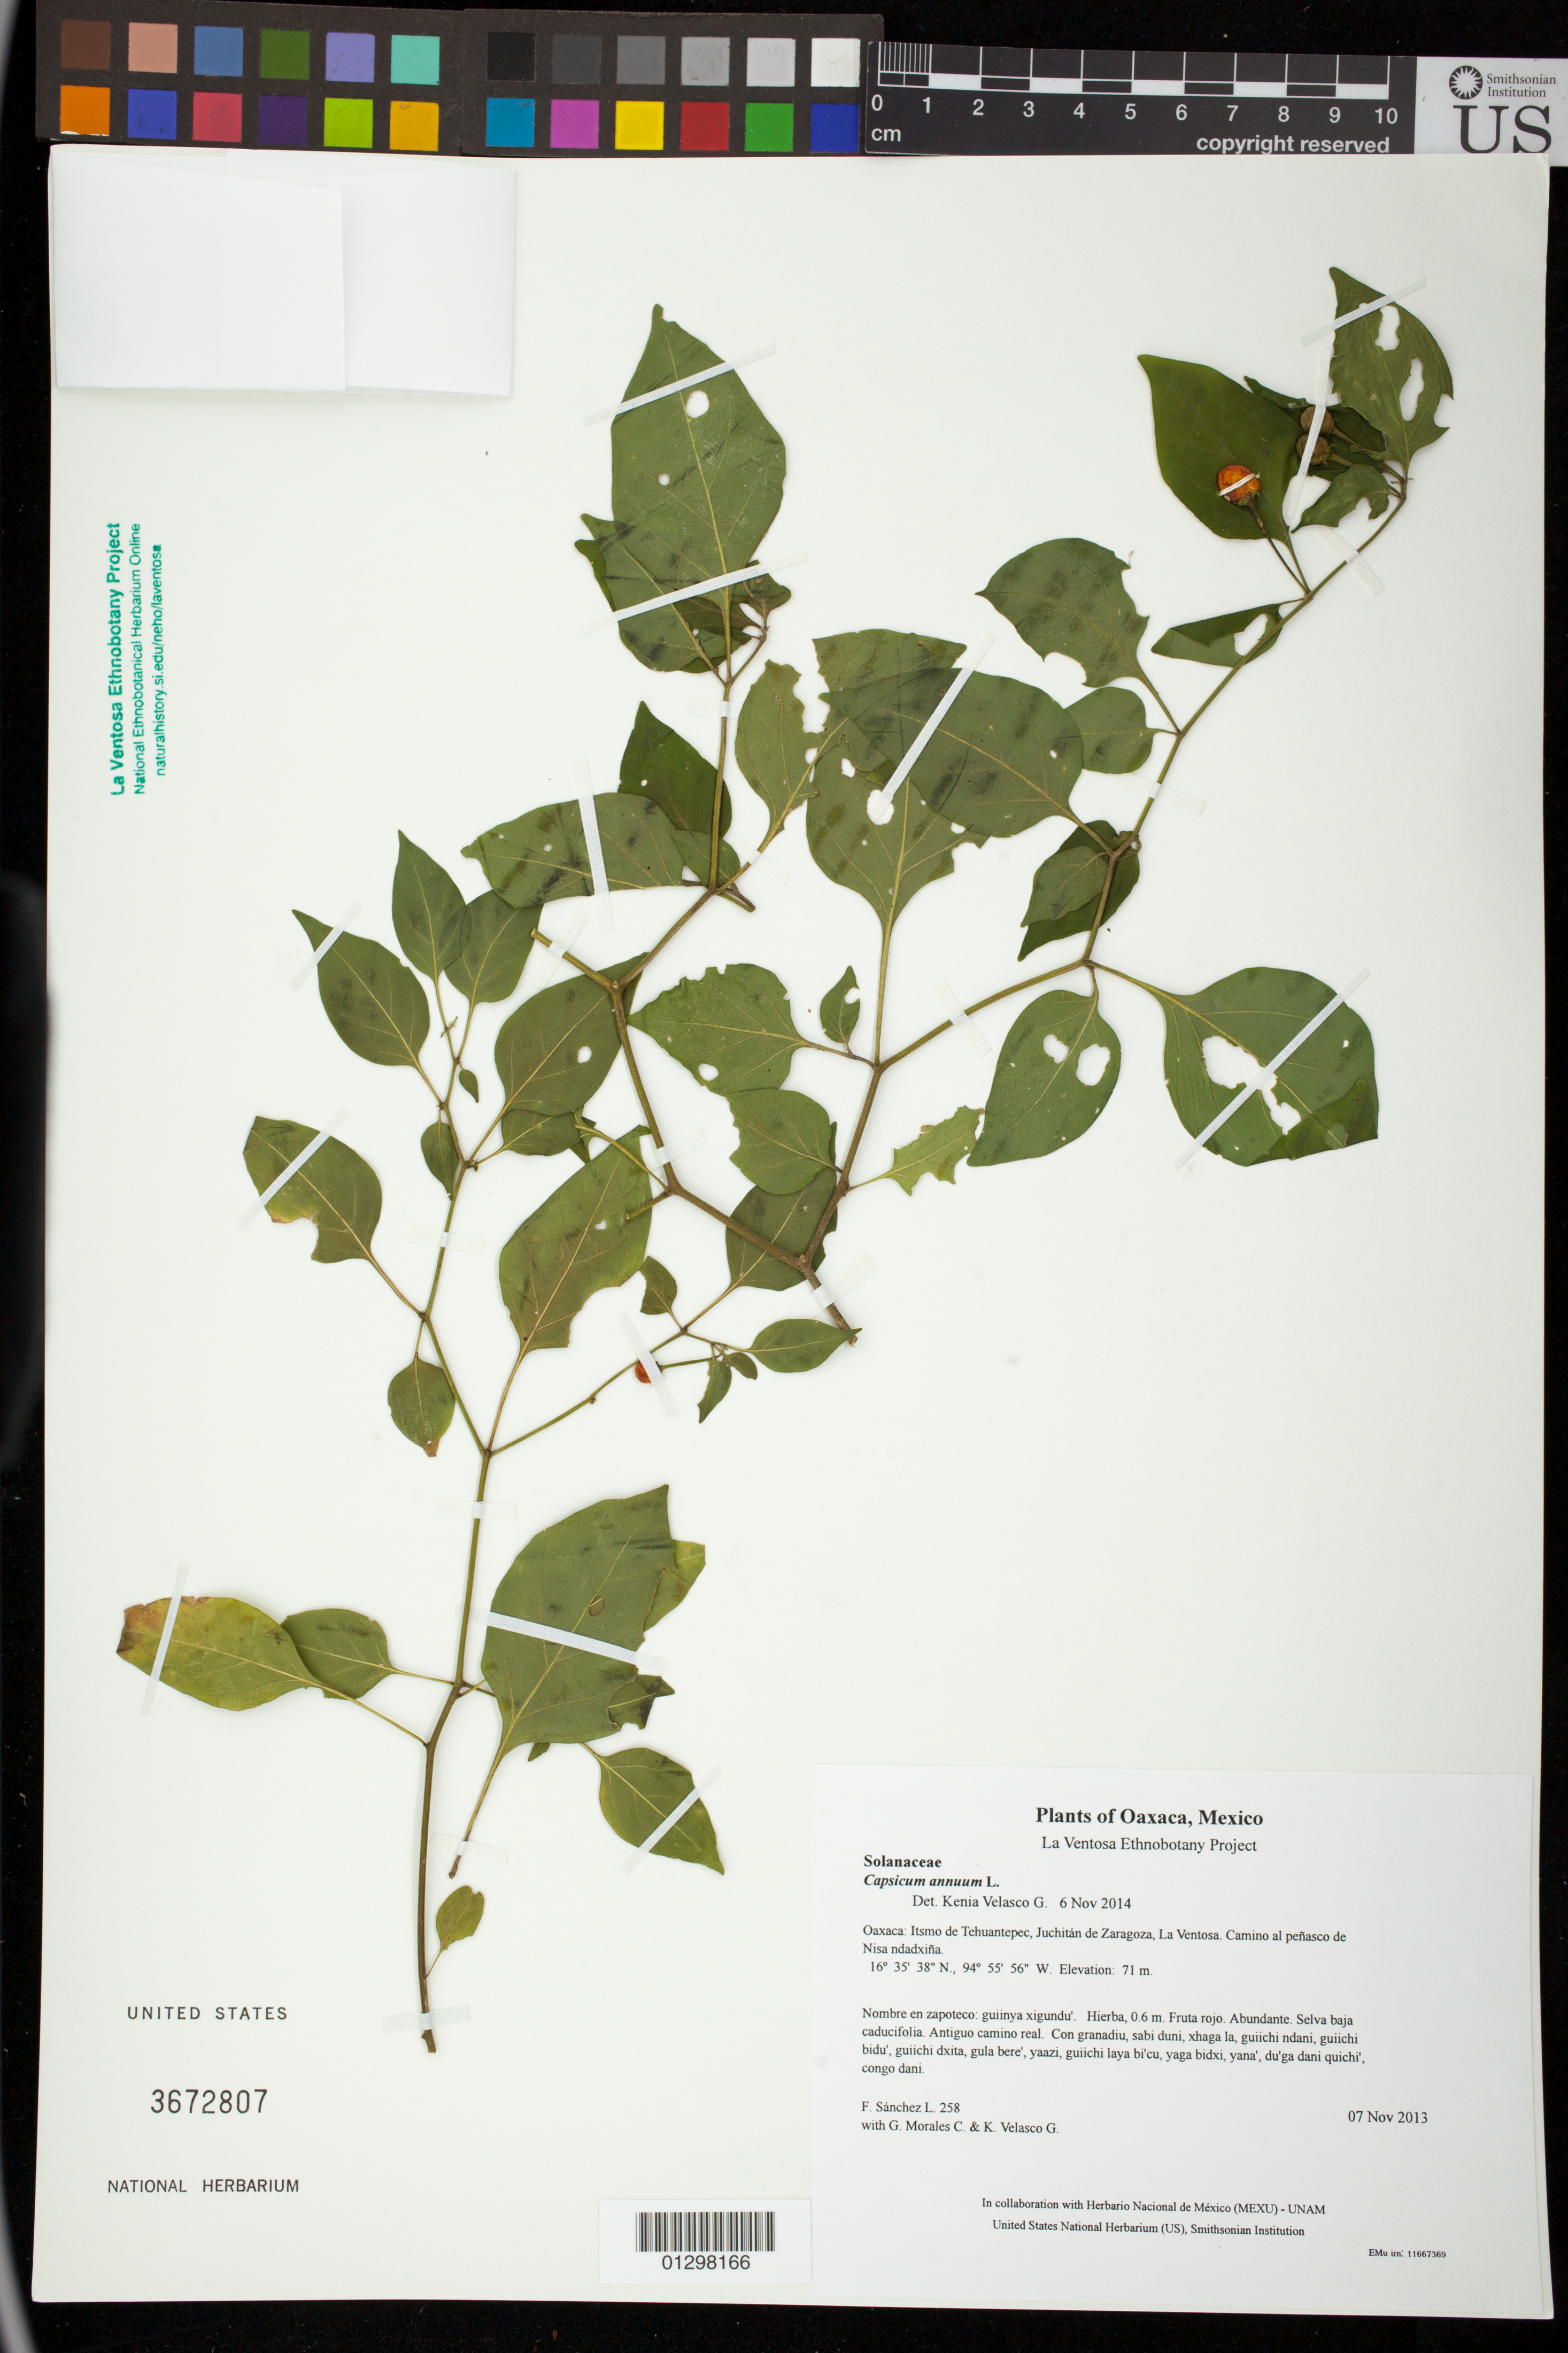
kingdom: Plantae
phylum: Tracheophyta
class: Magnoliopsida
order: Solanales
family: Solanaceae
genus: Capsicum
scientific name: Capsicum annuum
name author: L.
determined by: Velasco G., Kenia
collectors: F. Sánchez L., G. Morales C. & K. Velasco G.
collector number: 258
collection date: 2013-11-07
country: Mexico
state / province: Oaxaca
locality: Itsmo de Tehuantepec, Juchitán de Zaragoza, La Ventosa. Camino al peñasco de Nisa ndadxiña.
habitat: Selva baja caducifolia. Antiguo camino real.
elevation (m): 71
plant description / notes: JEBOT, MEXU, SERO, US; Guixi bandaga. 0.6 m. Cuaananaxhi naxiña'. Stale.; chile piqui*n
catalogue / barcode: US 3672807